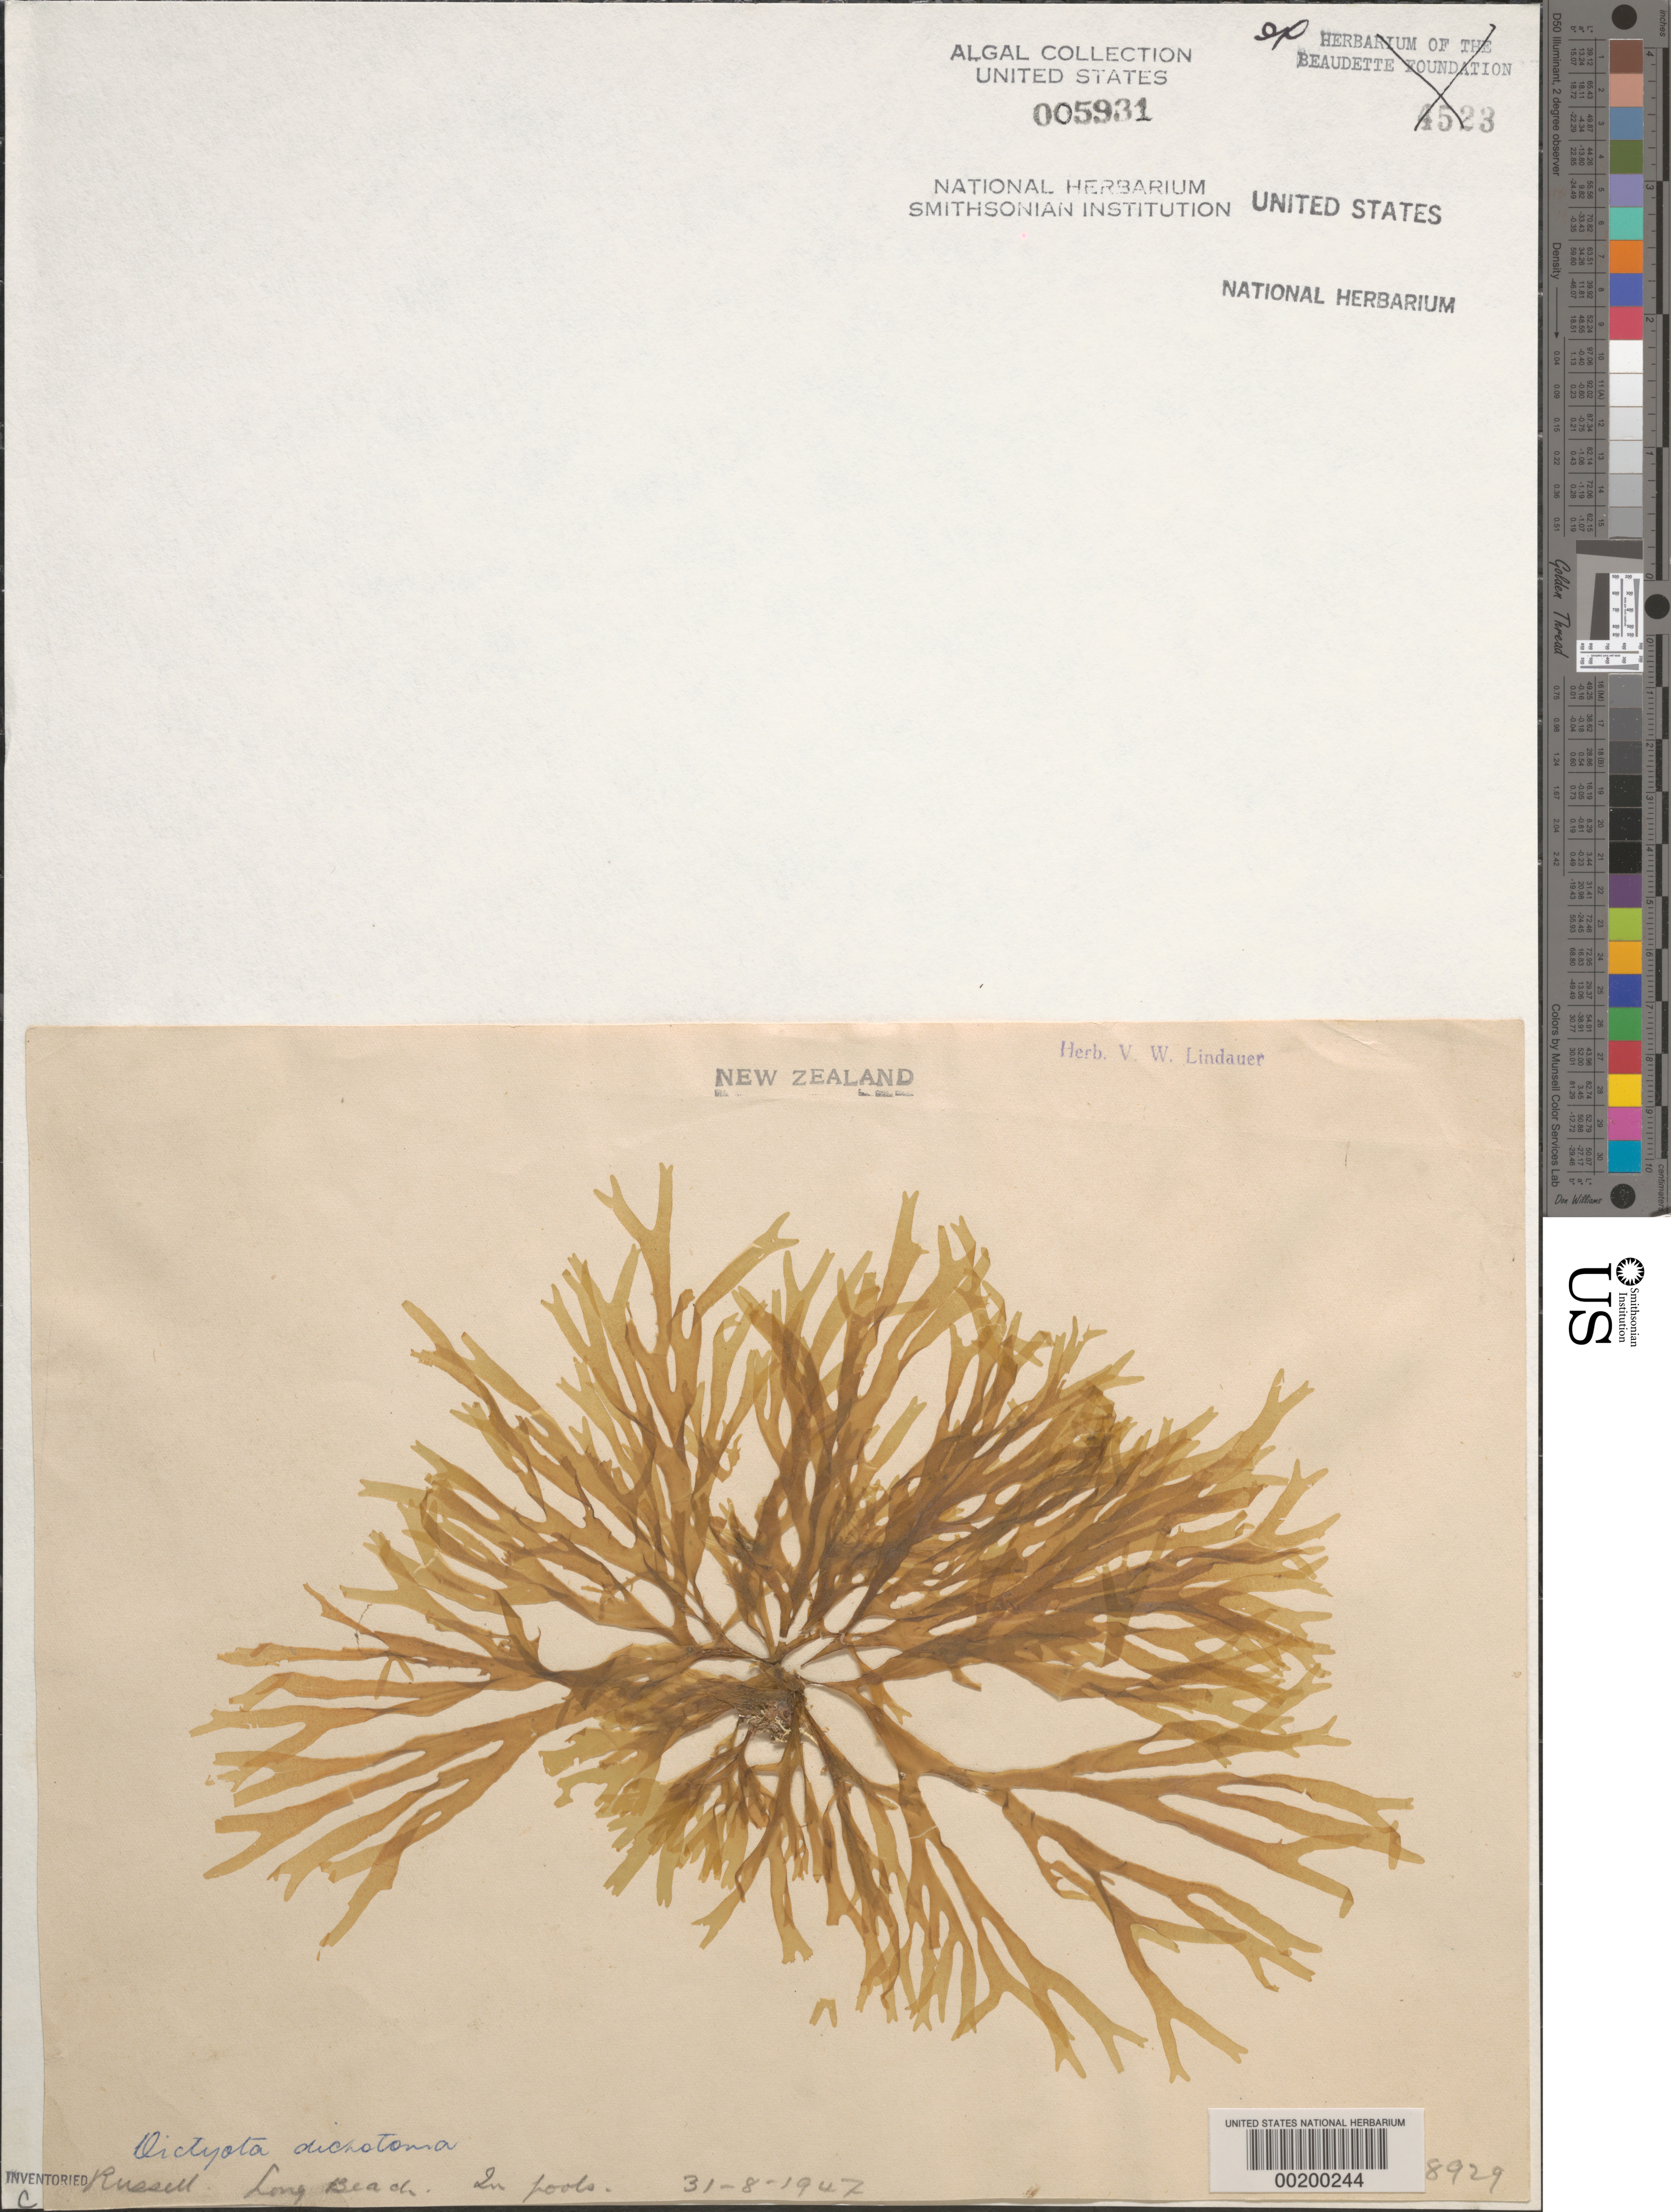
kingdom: Chromista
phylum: Ochrophyta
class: Phaeophyceae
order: Dictyotales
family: Dictyotaceae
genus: Dictyota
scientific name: Dictyota dichotoma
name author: (Huds.) J.V.Lamouroux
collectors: V. Lindauer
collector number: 8929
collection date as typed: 31 Aug 1947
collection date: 1947-08-31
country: New Zealand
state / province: Northland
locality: Long beach, russell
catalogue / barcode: US 5931